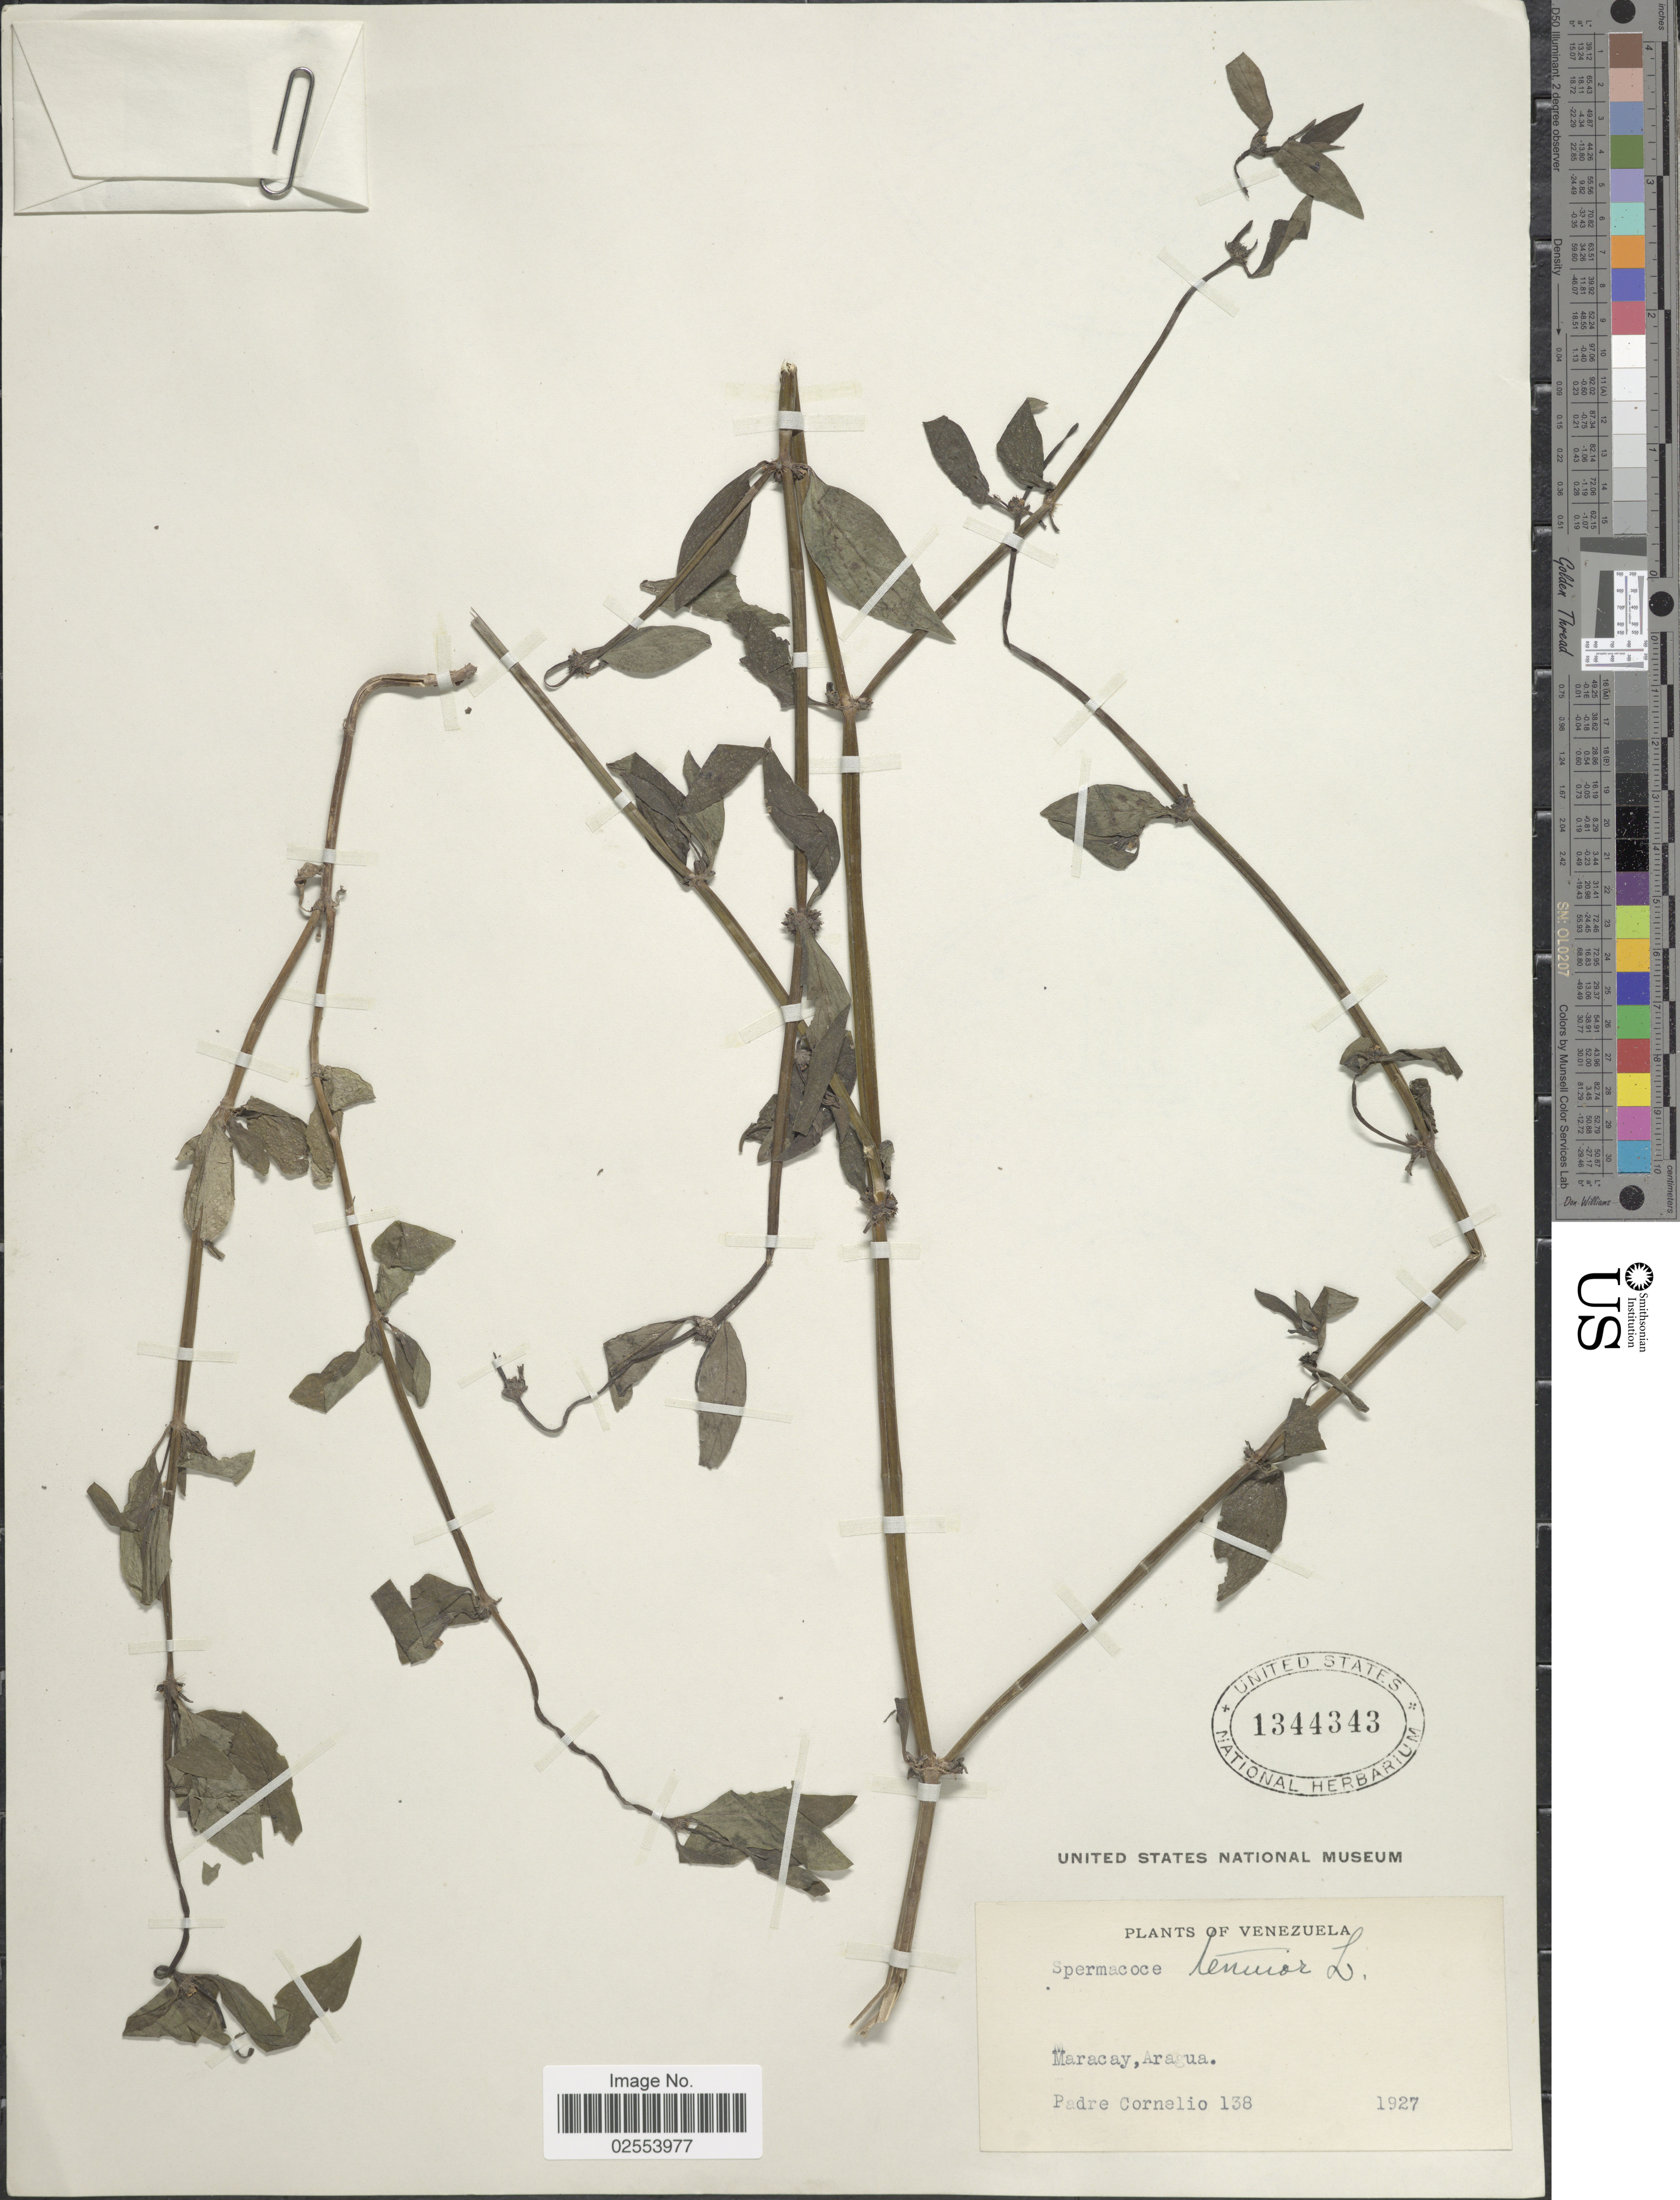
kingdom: Plantae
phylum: Tracheophyta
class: Magnoliopsida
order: Gentianales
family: Rubiaceae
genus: Spermacoce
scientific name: Spermacoce confusa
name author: Rendle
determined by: Florentin, Mariela Nunez, (CTES), Instituto de Botanica del Nordeste (ARGENTINA)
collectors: P. Cornelio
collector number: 138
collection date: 1927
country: Venezuela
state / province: Aragua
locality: Maracay.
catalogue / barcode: US 1344343